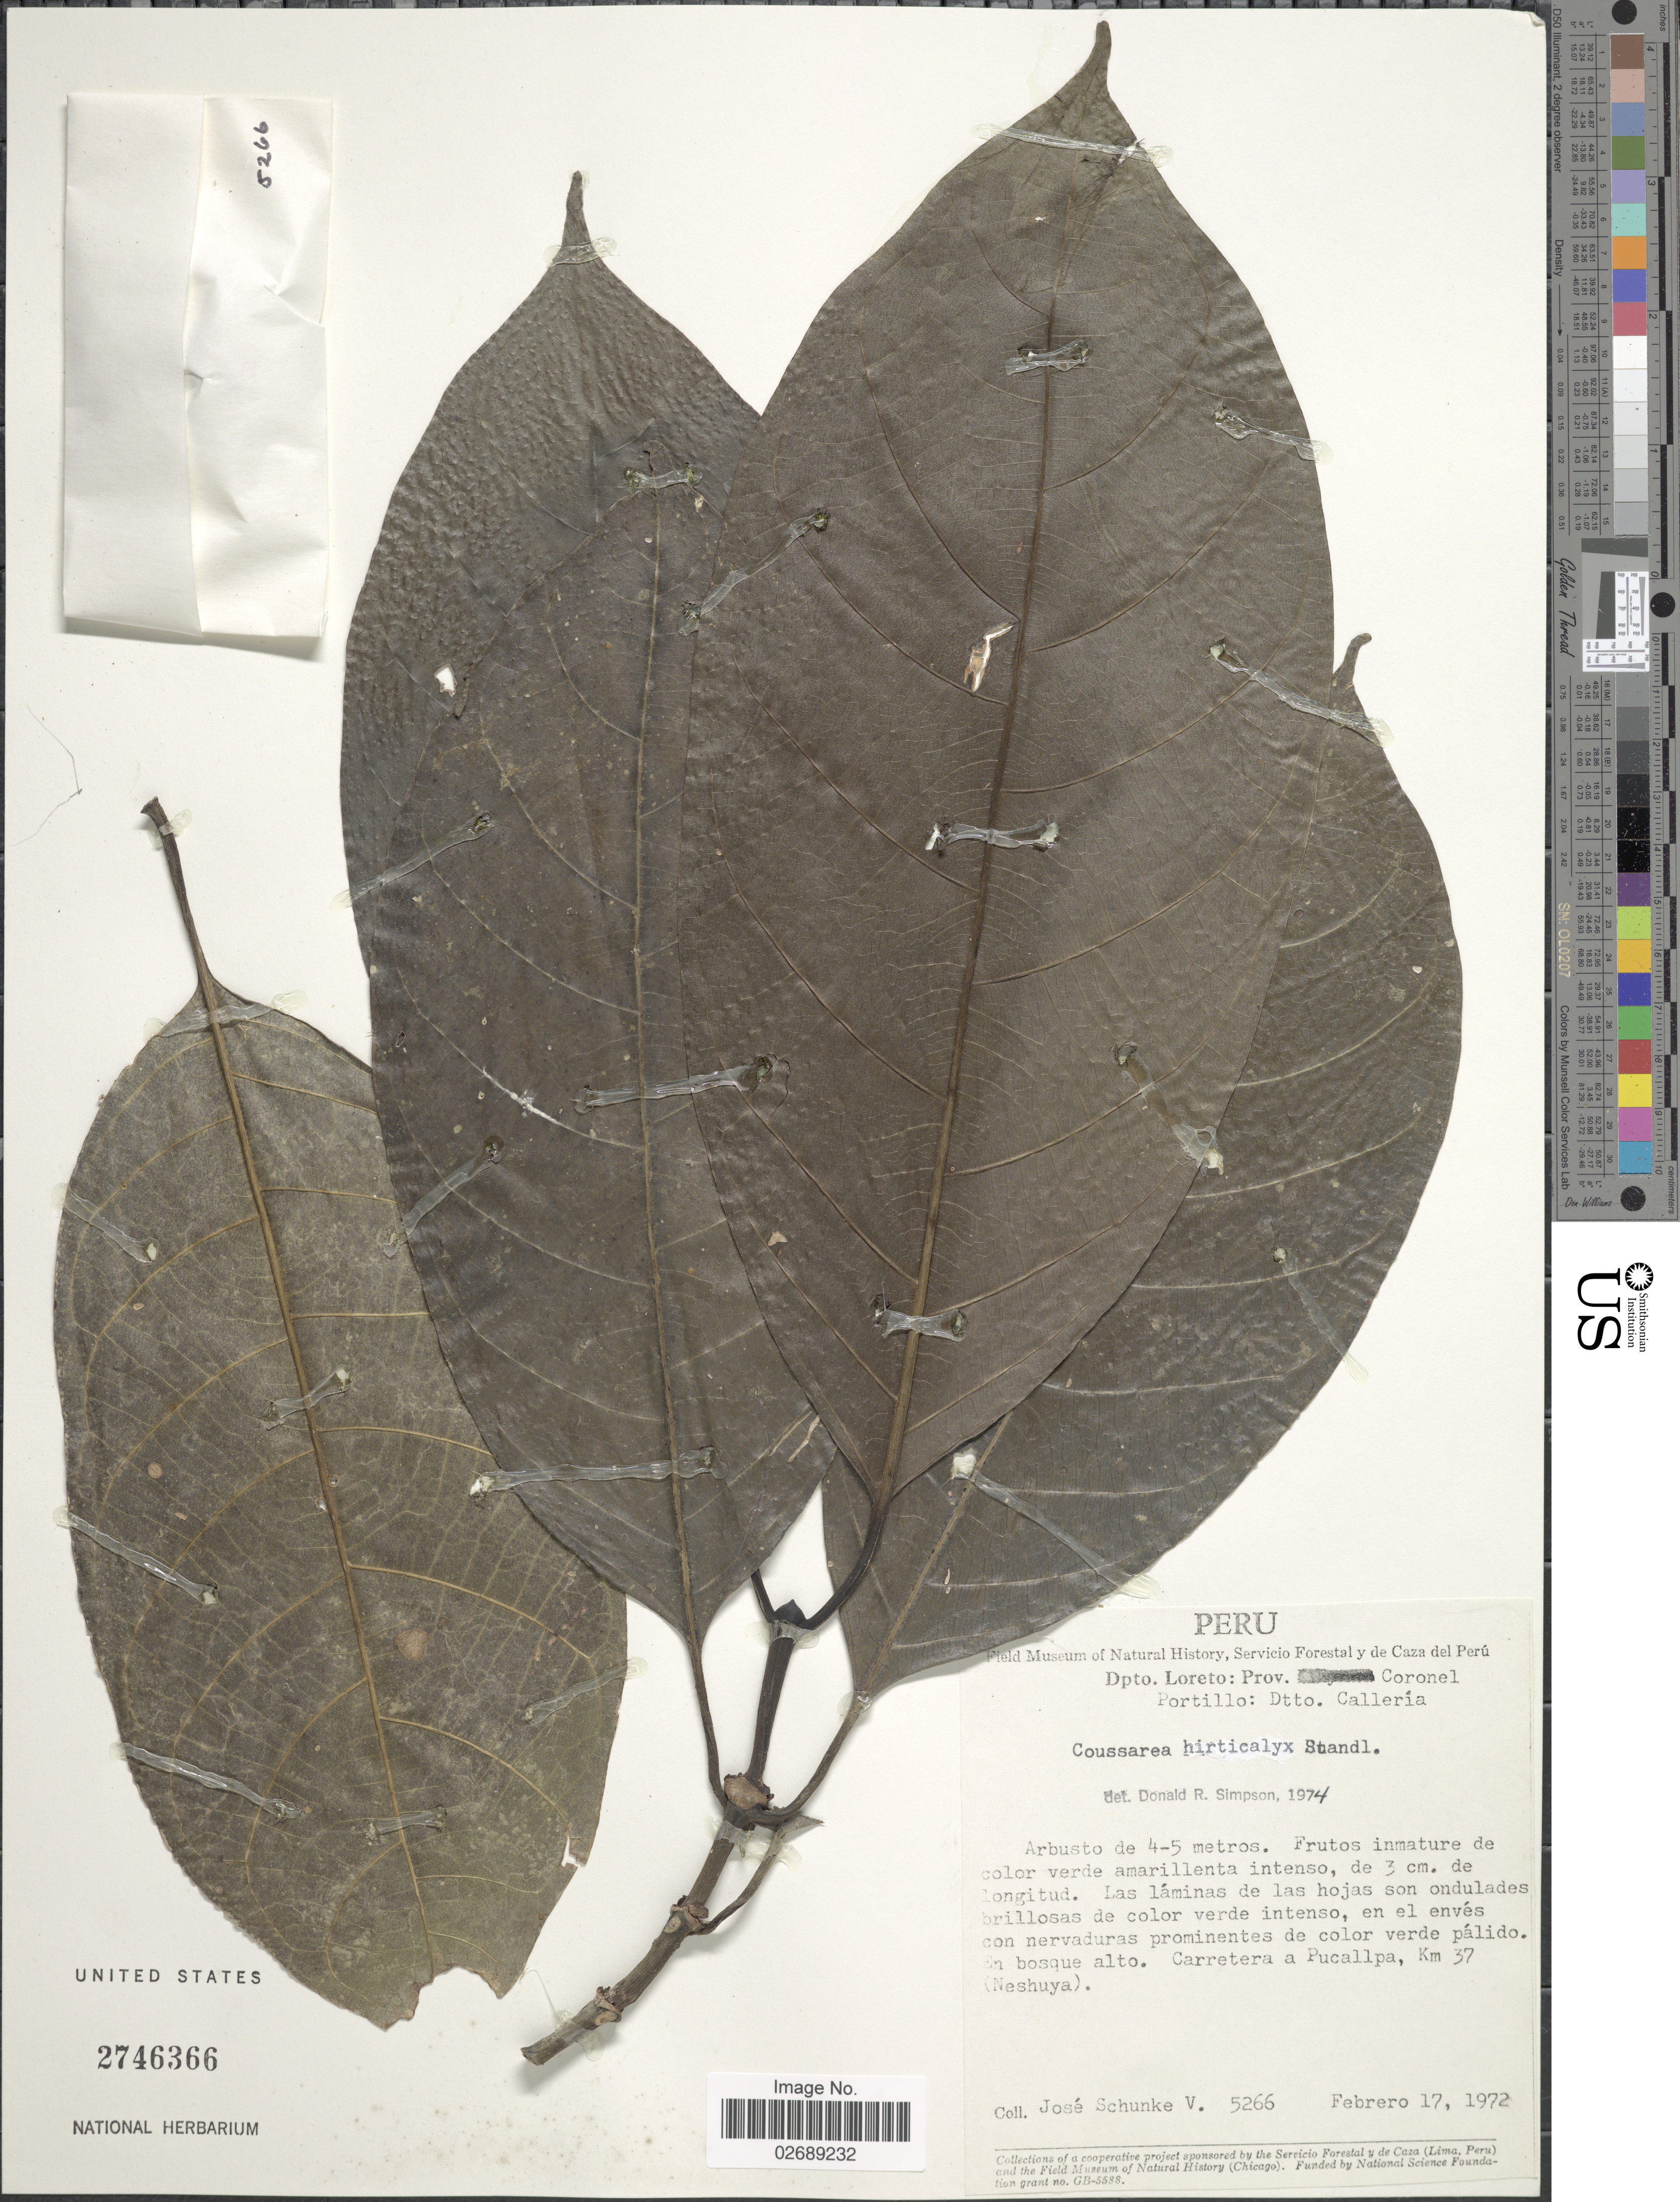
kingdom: Plantae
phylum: Tracheophyta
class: Magnoliopsida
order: Gentianales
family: Rubiaceae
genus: Coussarea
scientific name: Coussarea hirticalyx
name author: Standl.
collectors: J. Schunke Vigo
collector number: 5266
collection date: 1972-02-17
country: Peru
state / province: Loreto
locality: Prov. Coronel, Portillo: Dtto. Calleria. Carretera a Pucallpa, km 37 (Neshuya)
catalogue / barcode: US 2746366